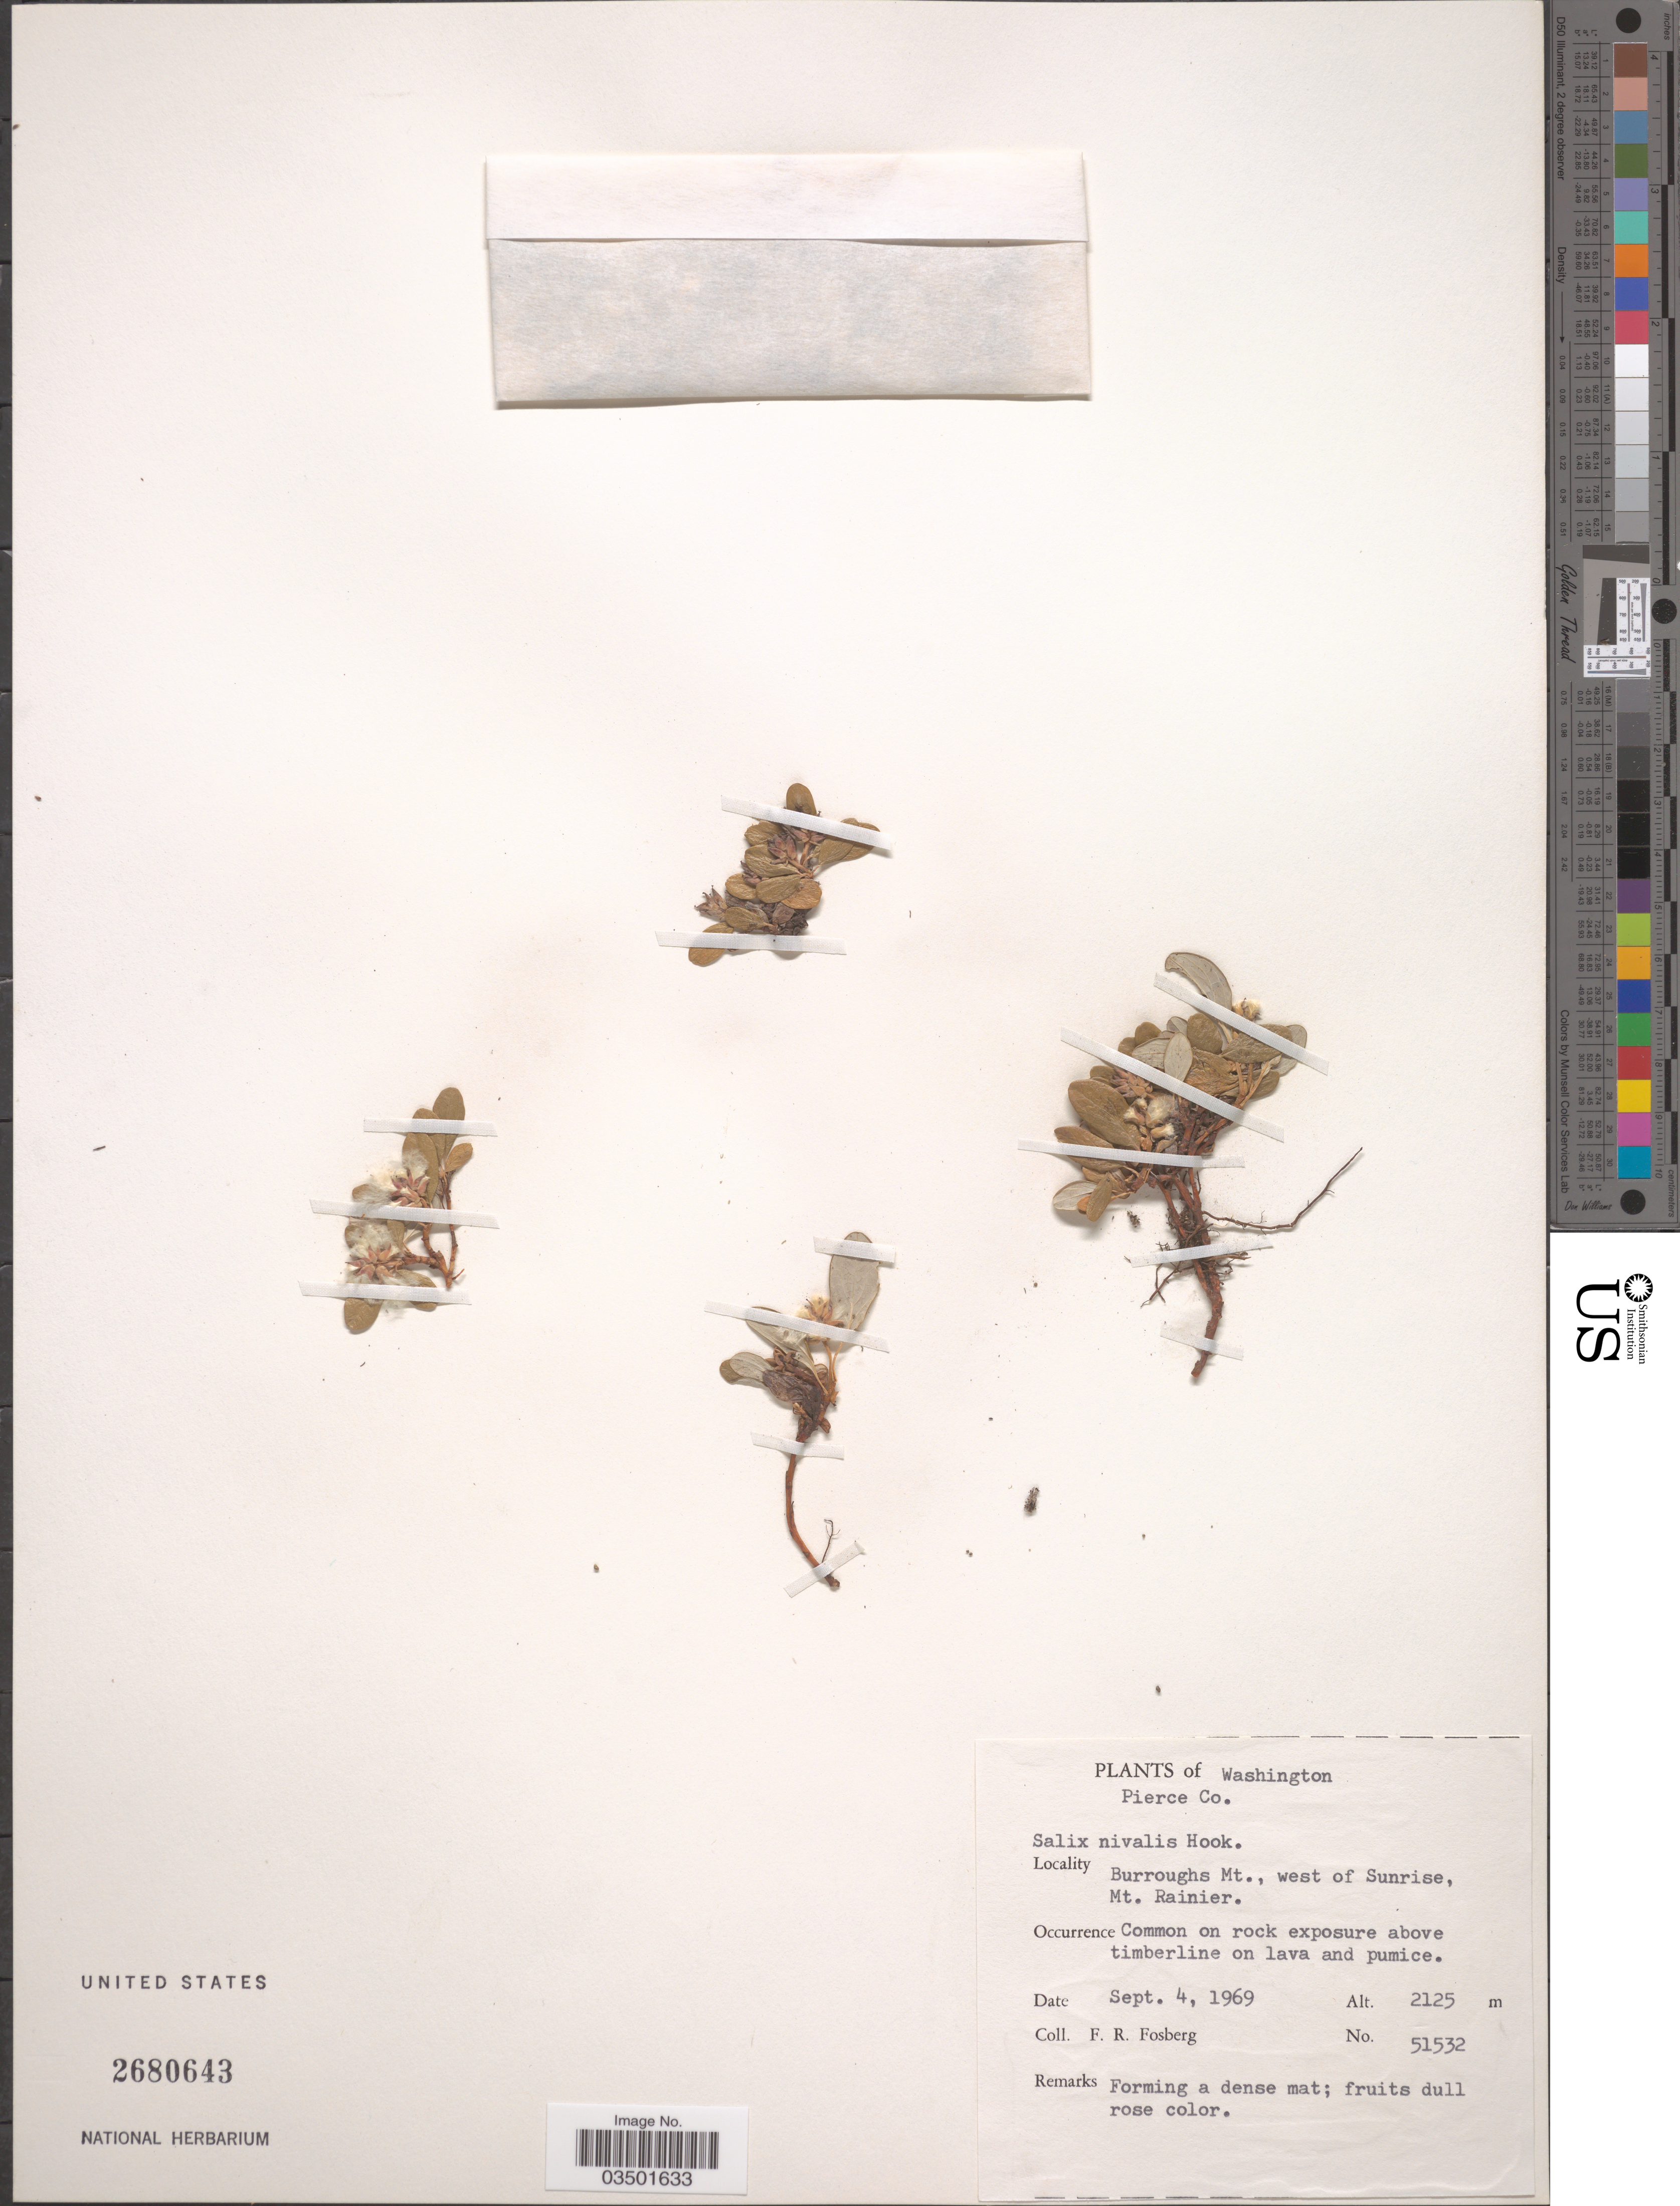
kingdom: Plantae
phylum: Tracheophyta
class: Magnoliopsida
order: Malpighiales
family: Salicaceae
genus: Salix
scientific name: Salix nivalis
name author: Hook.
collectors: F. R. Fosberg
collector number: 51532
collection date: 1969-09-04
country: United States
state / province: Washington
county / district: Pierce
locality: Pierce Co. Burroughs Mt., west of Sunrise, Mt. Rainier.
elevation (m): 2125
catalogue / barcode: US 2680643